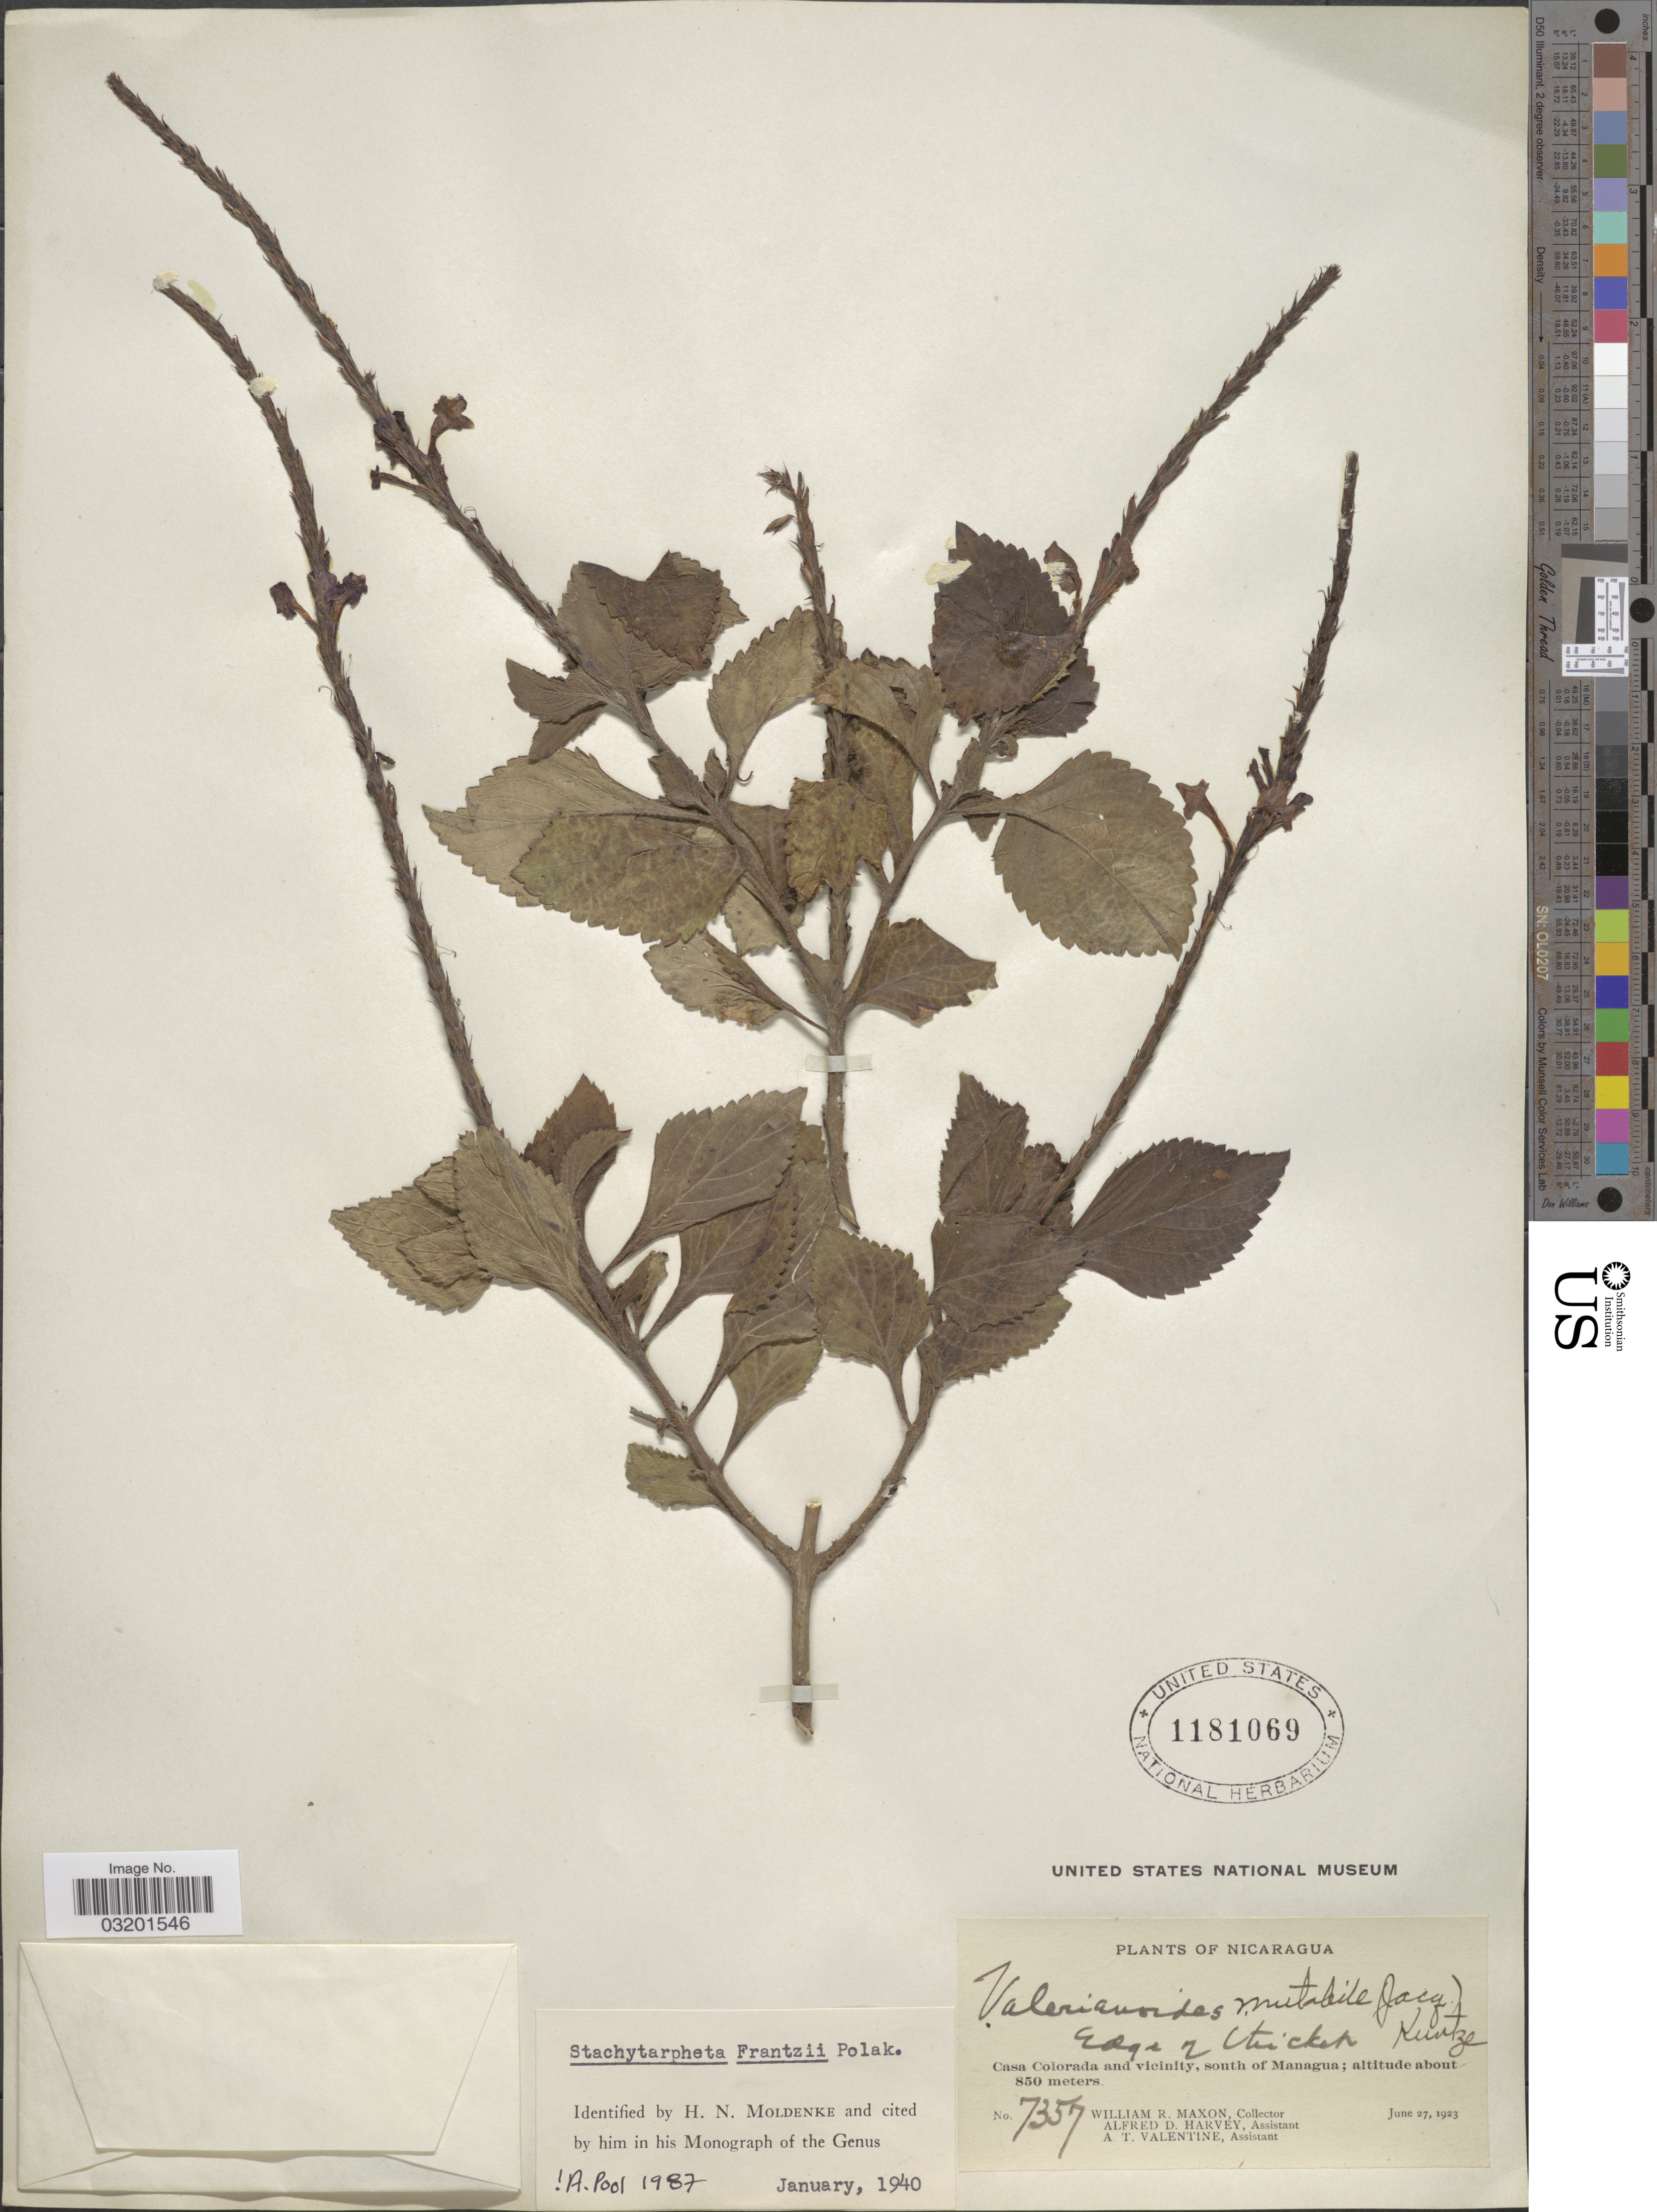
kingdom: Plantae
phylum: Tracheophyta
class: Magnoliopsida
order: Lamiales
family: Verbenaceae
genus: Stachytarpheta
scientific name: Stachytarpheta frantzii var. frantzii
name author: Pol.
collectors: W. R. Maxon, A. D. Harvey & A. Valentine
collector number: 7357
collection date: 1923-06-27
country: Nicaragua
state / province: Managua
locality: Casa Colorada and vicinity, south of Managua.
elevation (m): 850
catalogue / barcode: US 1181069